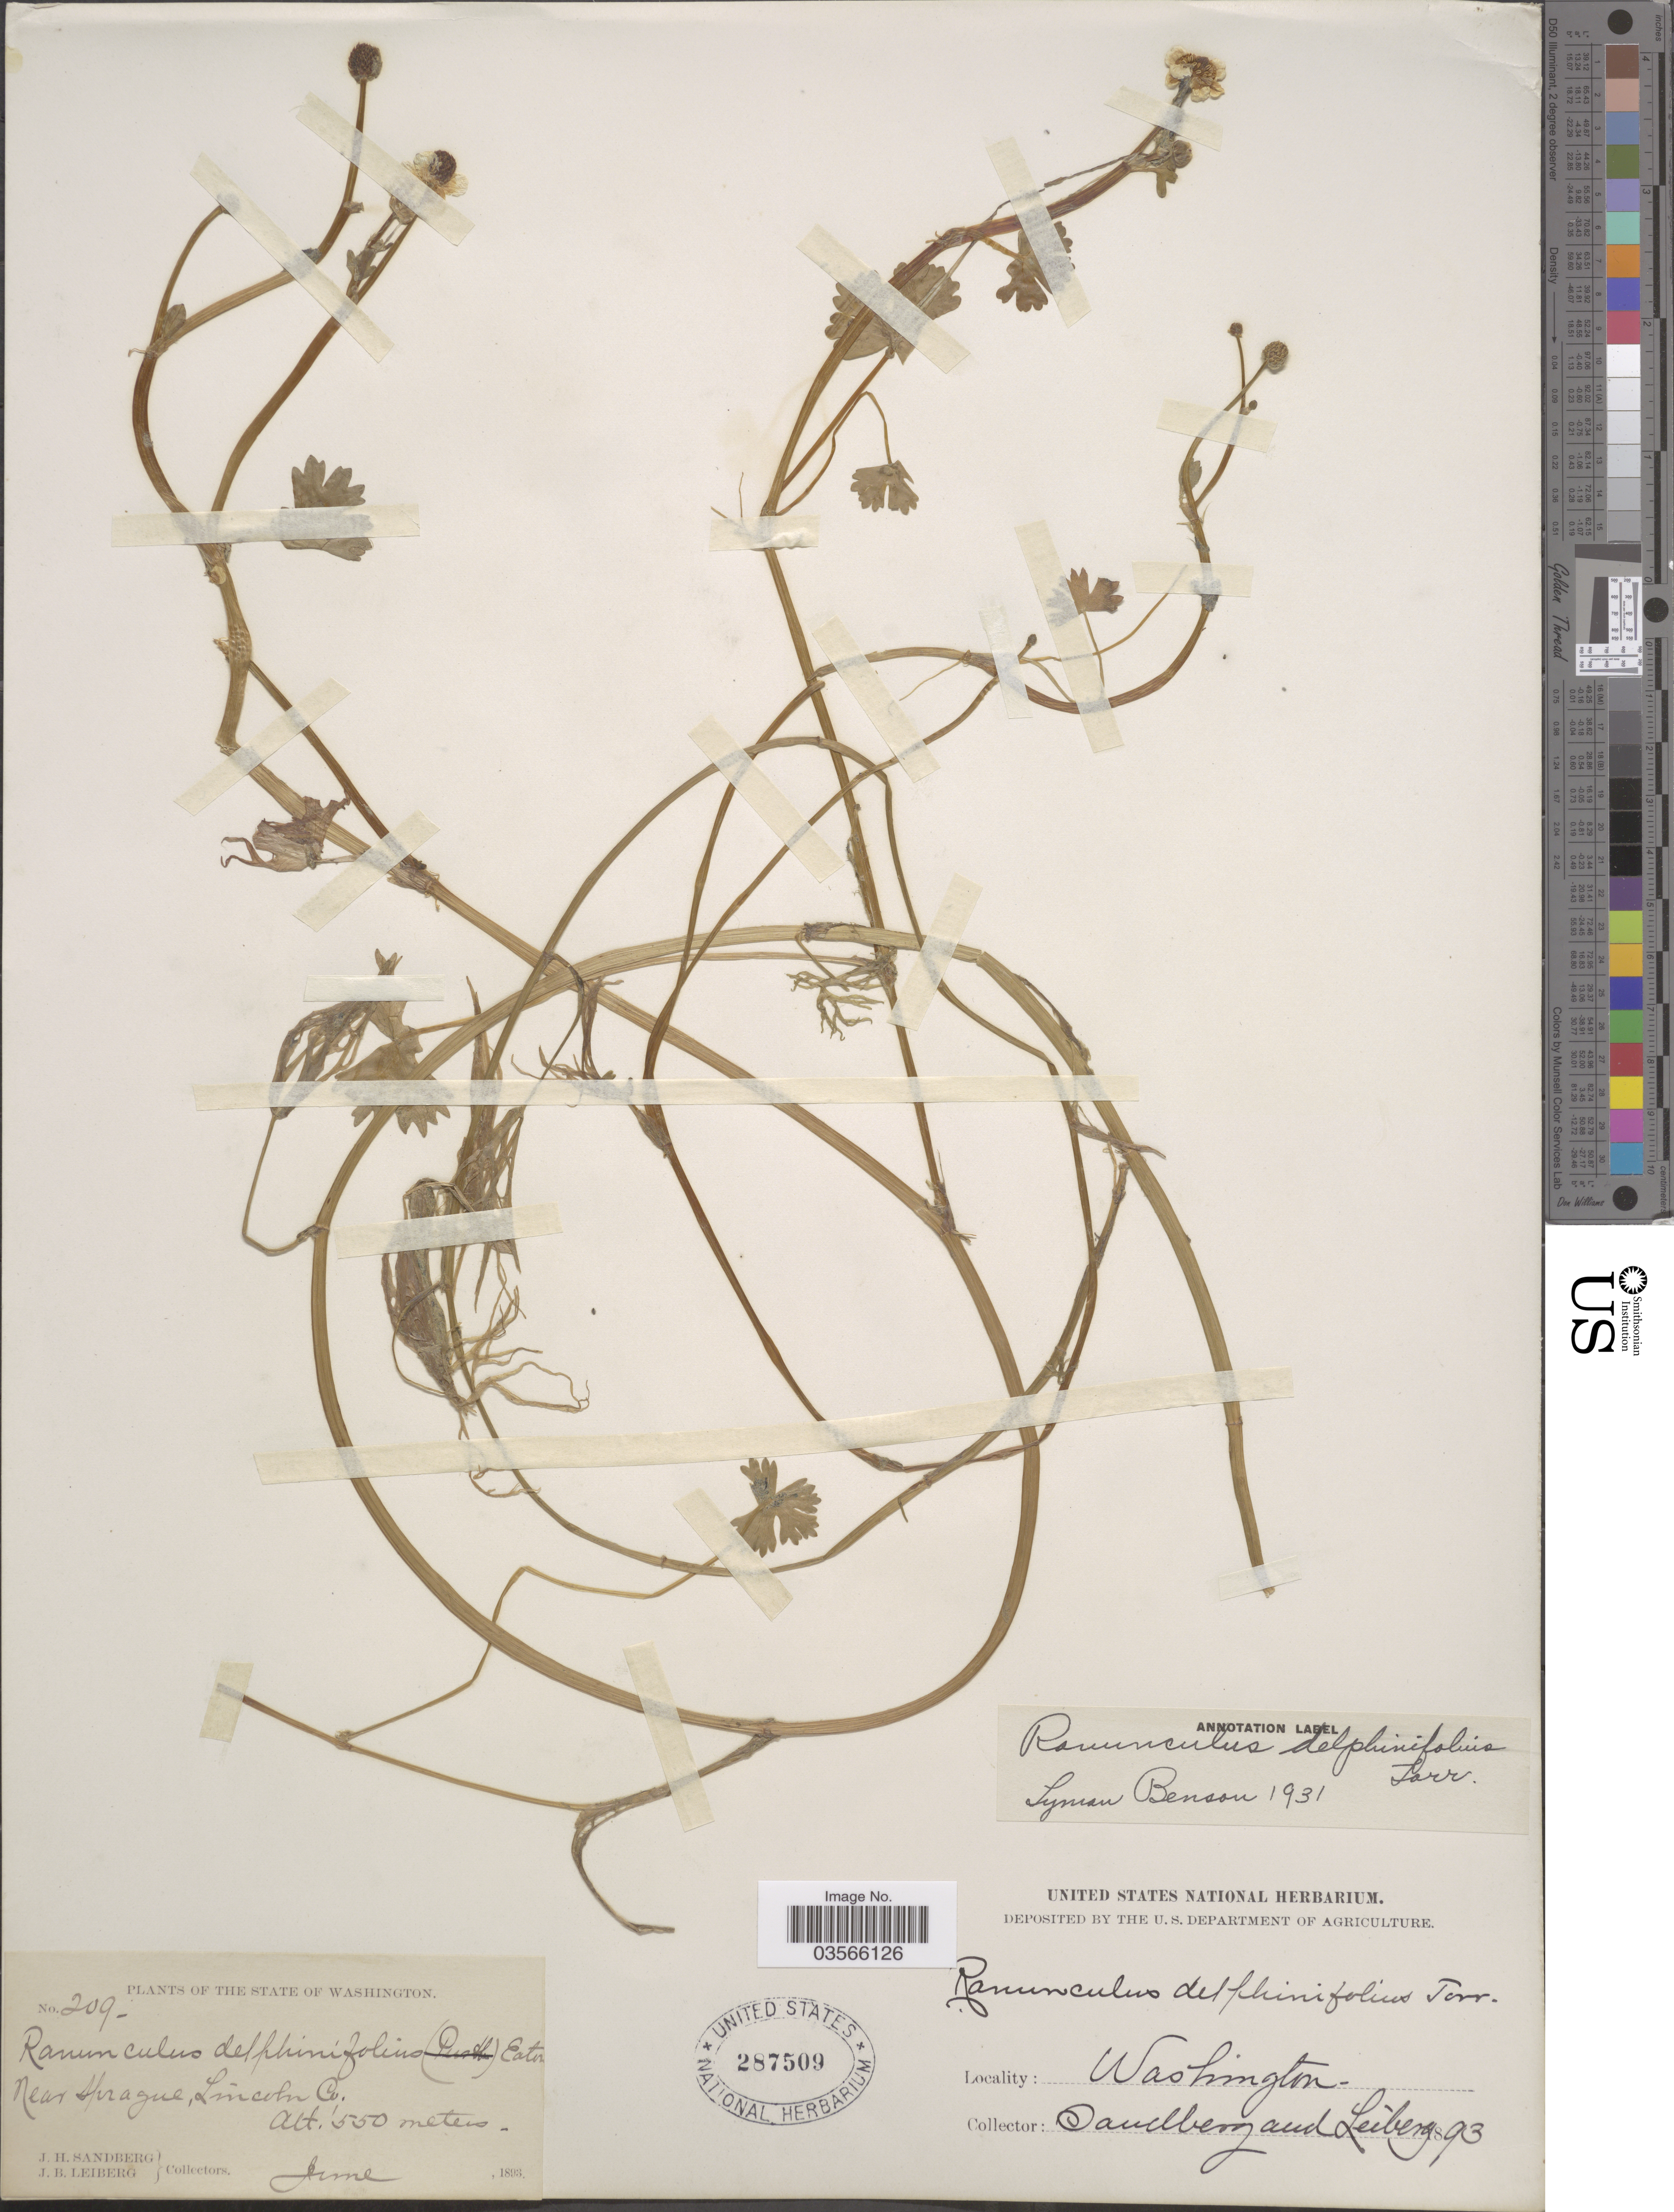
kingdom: Plantae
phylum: Tracheophyta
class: Magnoliopsida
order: Ranunculales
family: Ranunculaceae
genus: Ranunculus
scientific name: Ranunculus flabellaris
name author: Raf.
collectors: J. H. Sandberg & J. B. Leiberg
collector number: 209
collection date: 1893-06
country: United States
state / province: Washington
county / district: Lincoln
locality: Near Sprague, Lincoln Co.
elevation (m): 550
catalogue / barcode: US 287509